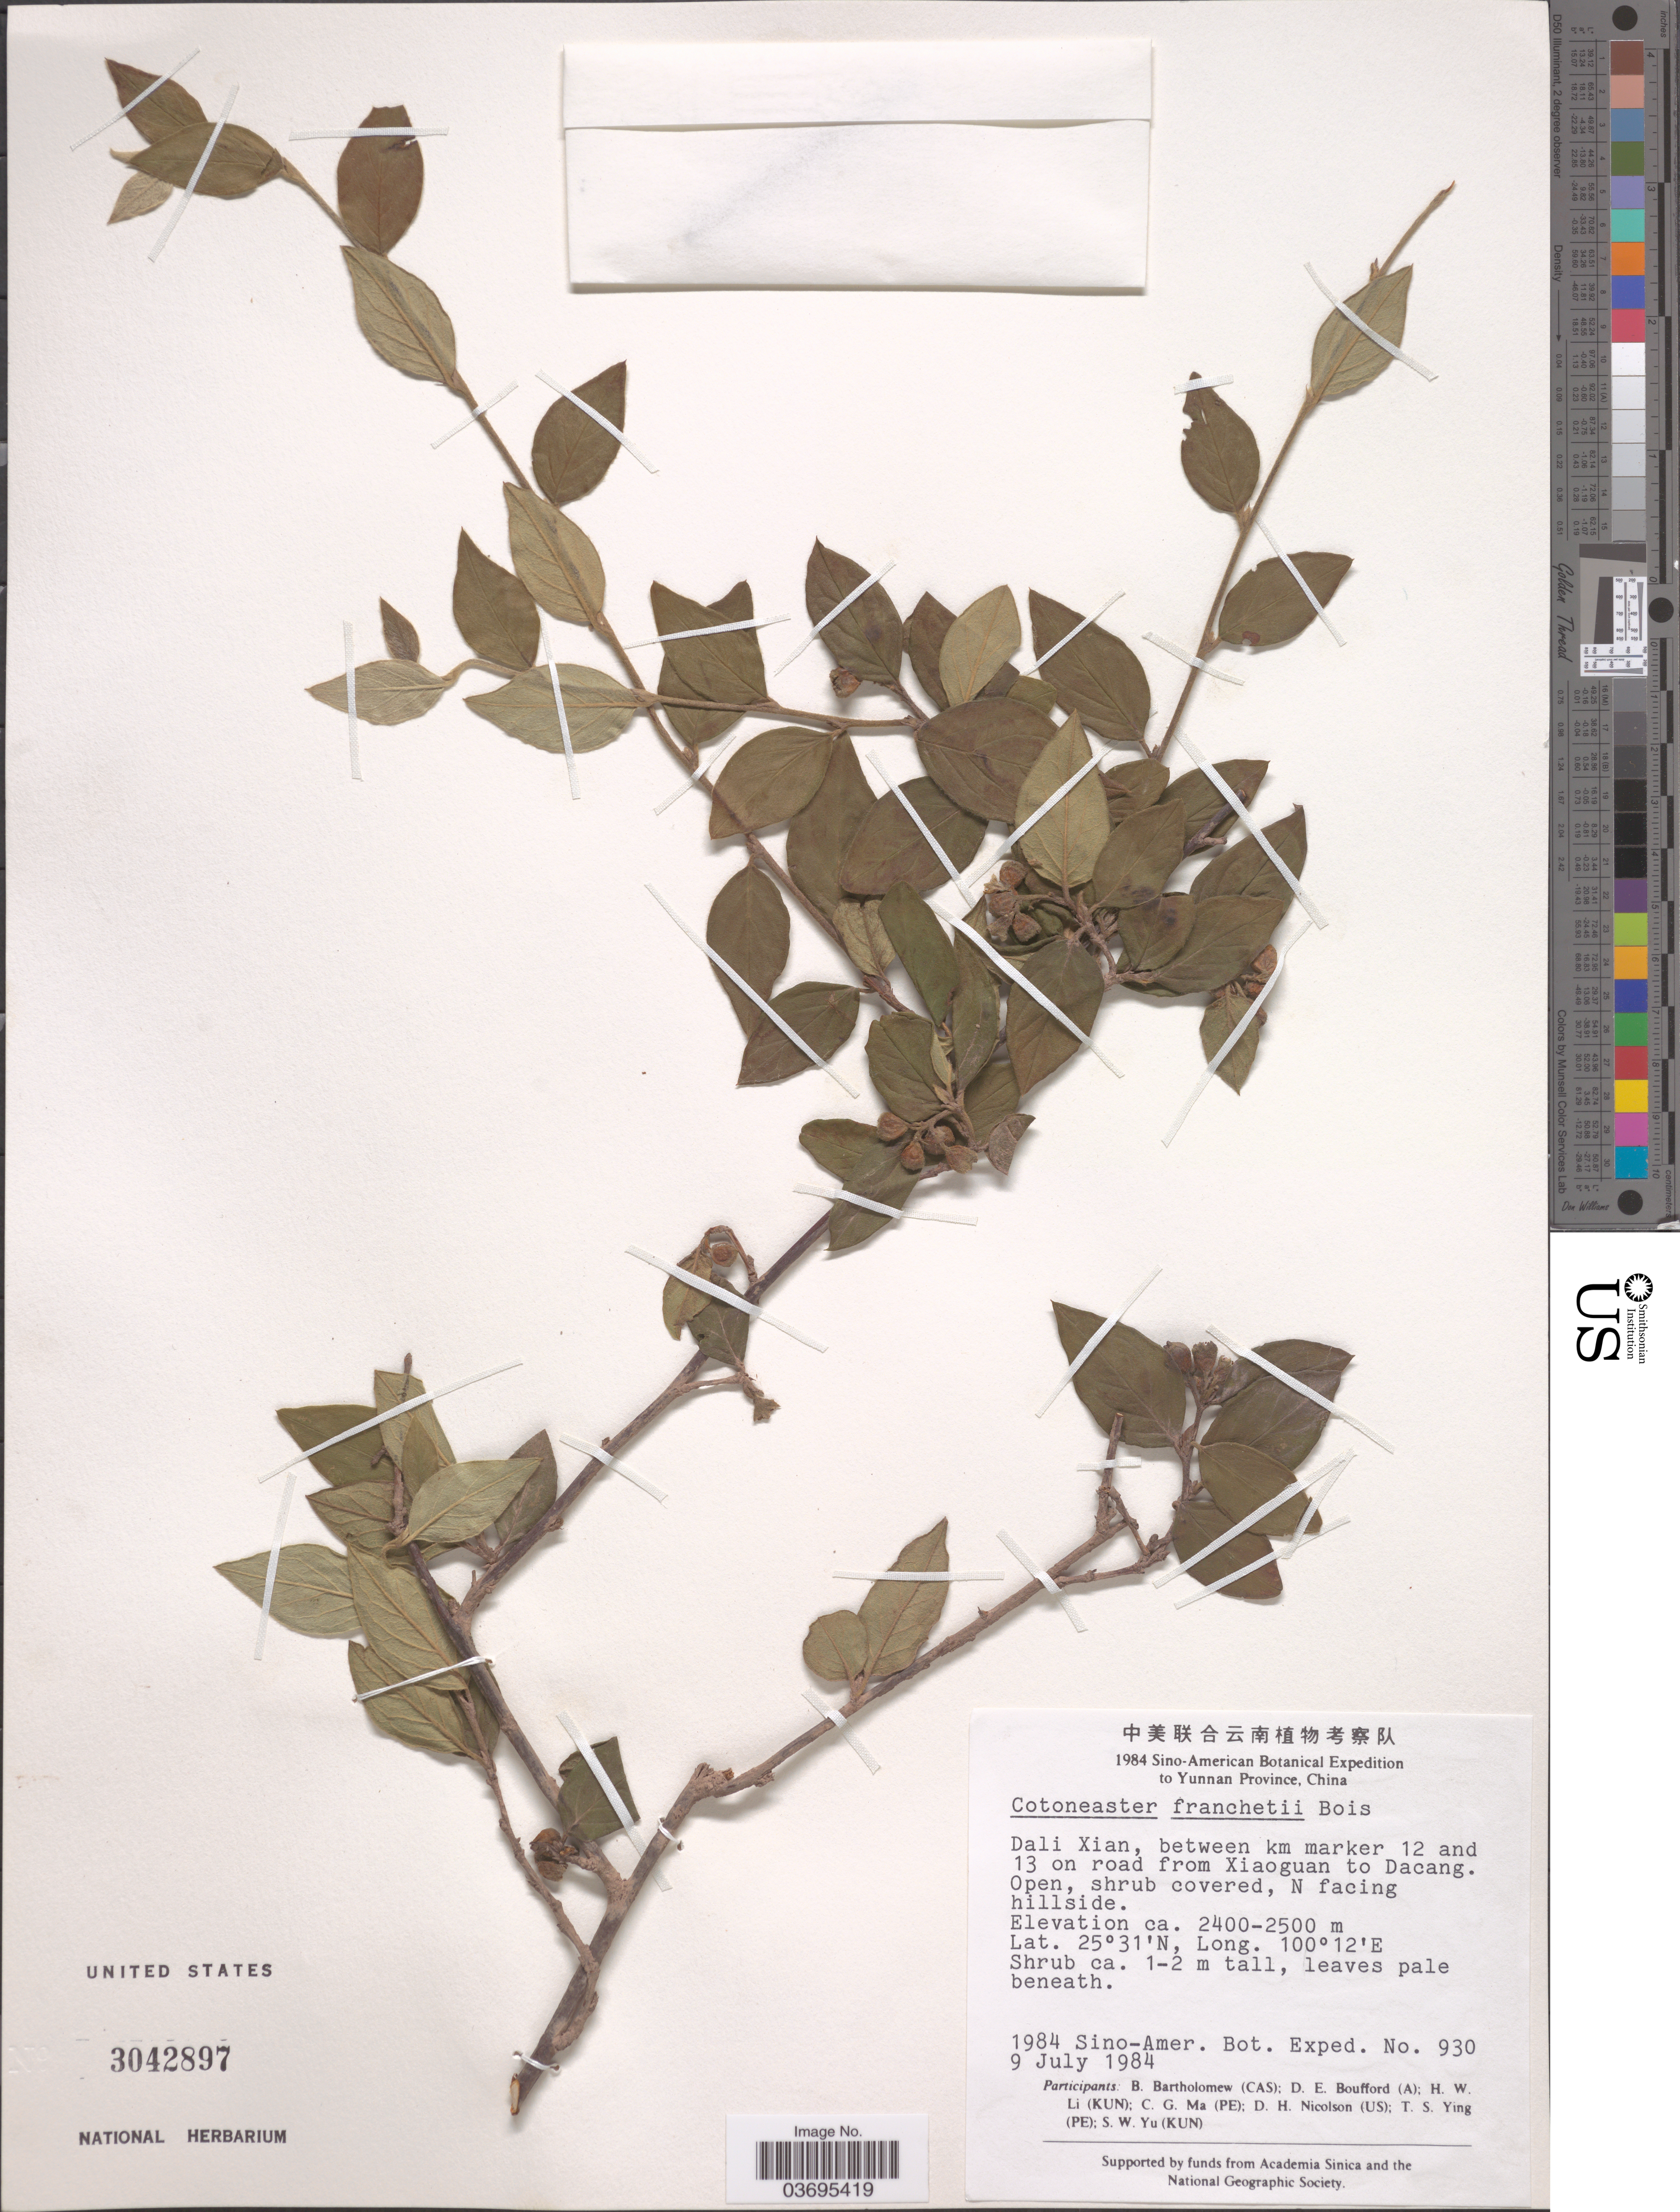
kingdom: Plantae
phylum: Tracheophyta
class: Magnoliopsida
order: Rosales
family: Rosaceae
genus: Cotoneaster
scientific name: Cotoneaster franchetii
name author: Bois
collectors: Sino-Amer. Bot. Exped. 1984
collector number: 930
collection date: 1984-07-09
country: China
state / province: Yunnan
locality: Dali Xian, between km marker 12 and 13 on road from Xiaoguan to Dacang. Open, shrub covered, N facing hillside.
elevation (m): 2400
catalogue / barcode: US 3042897